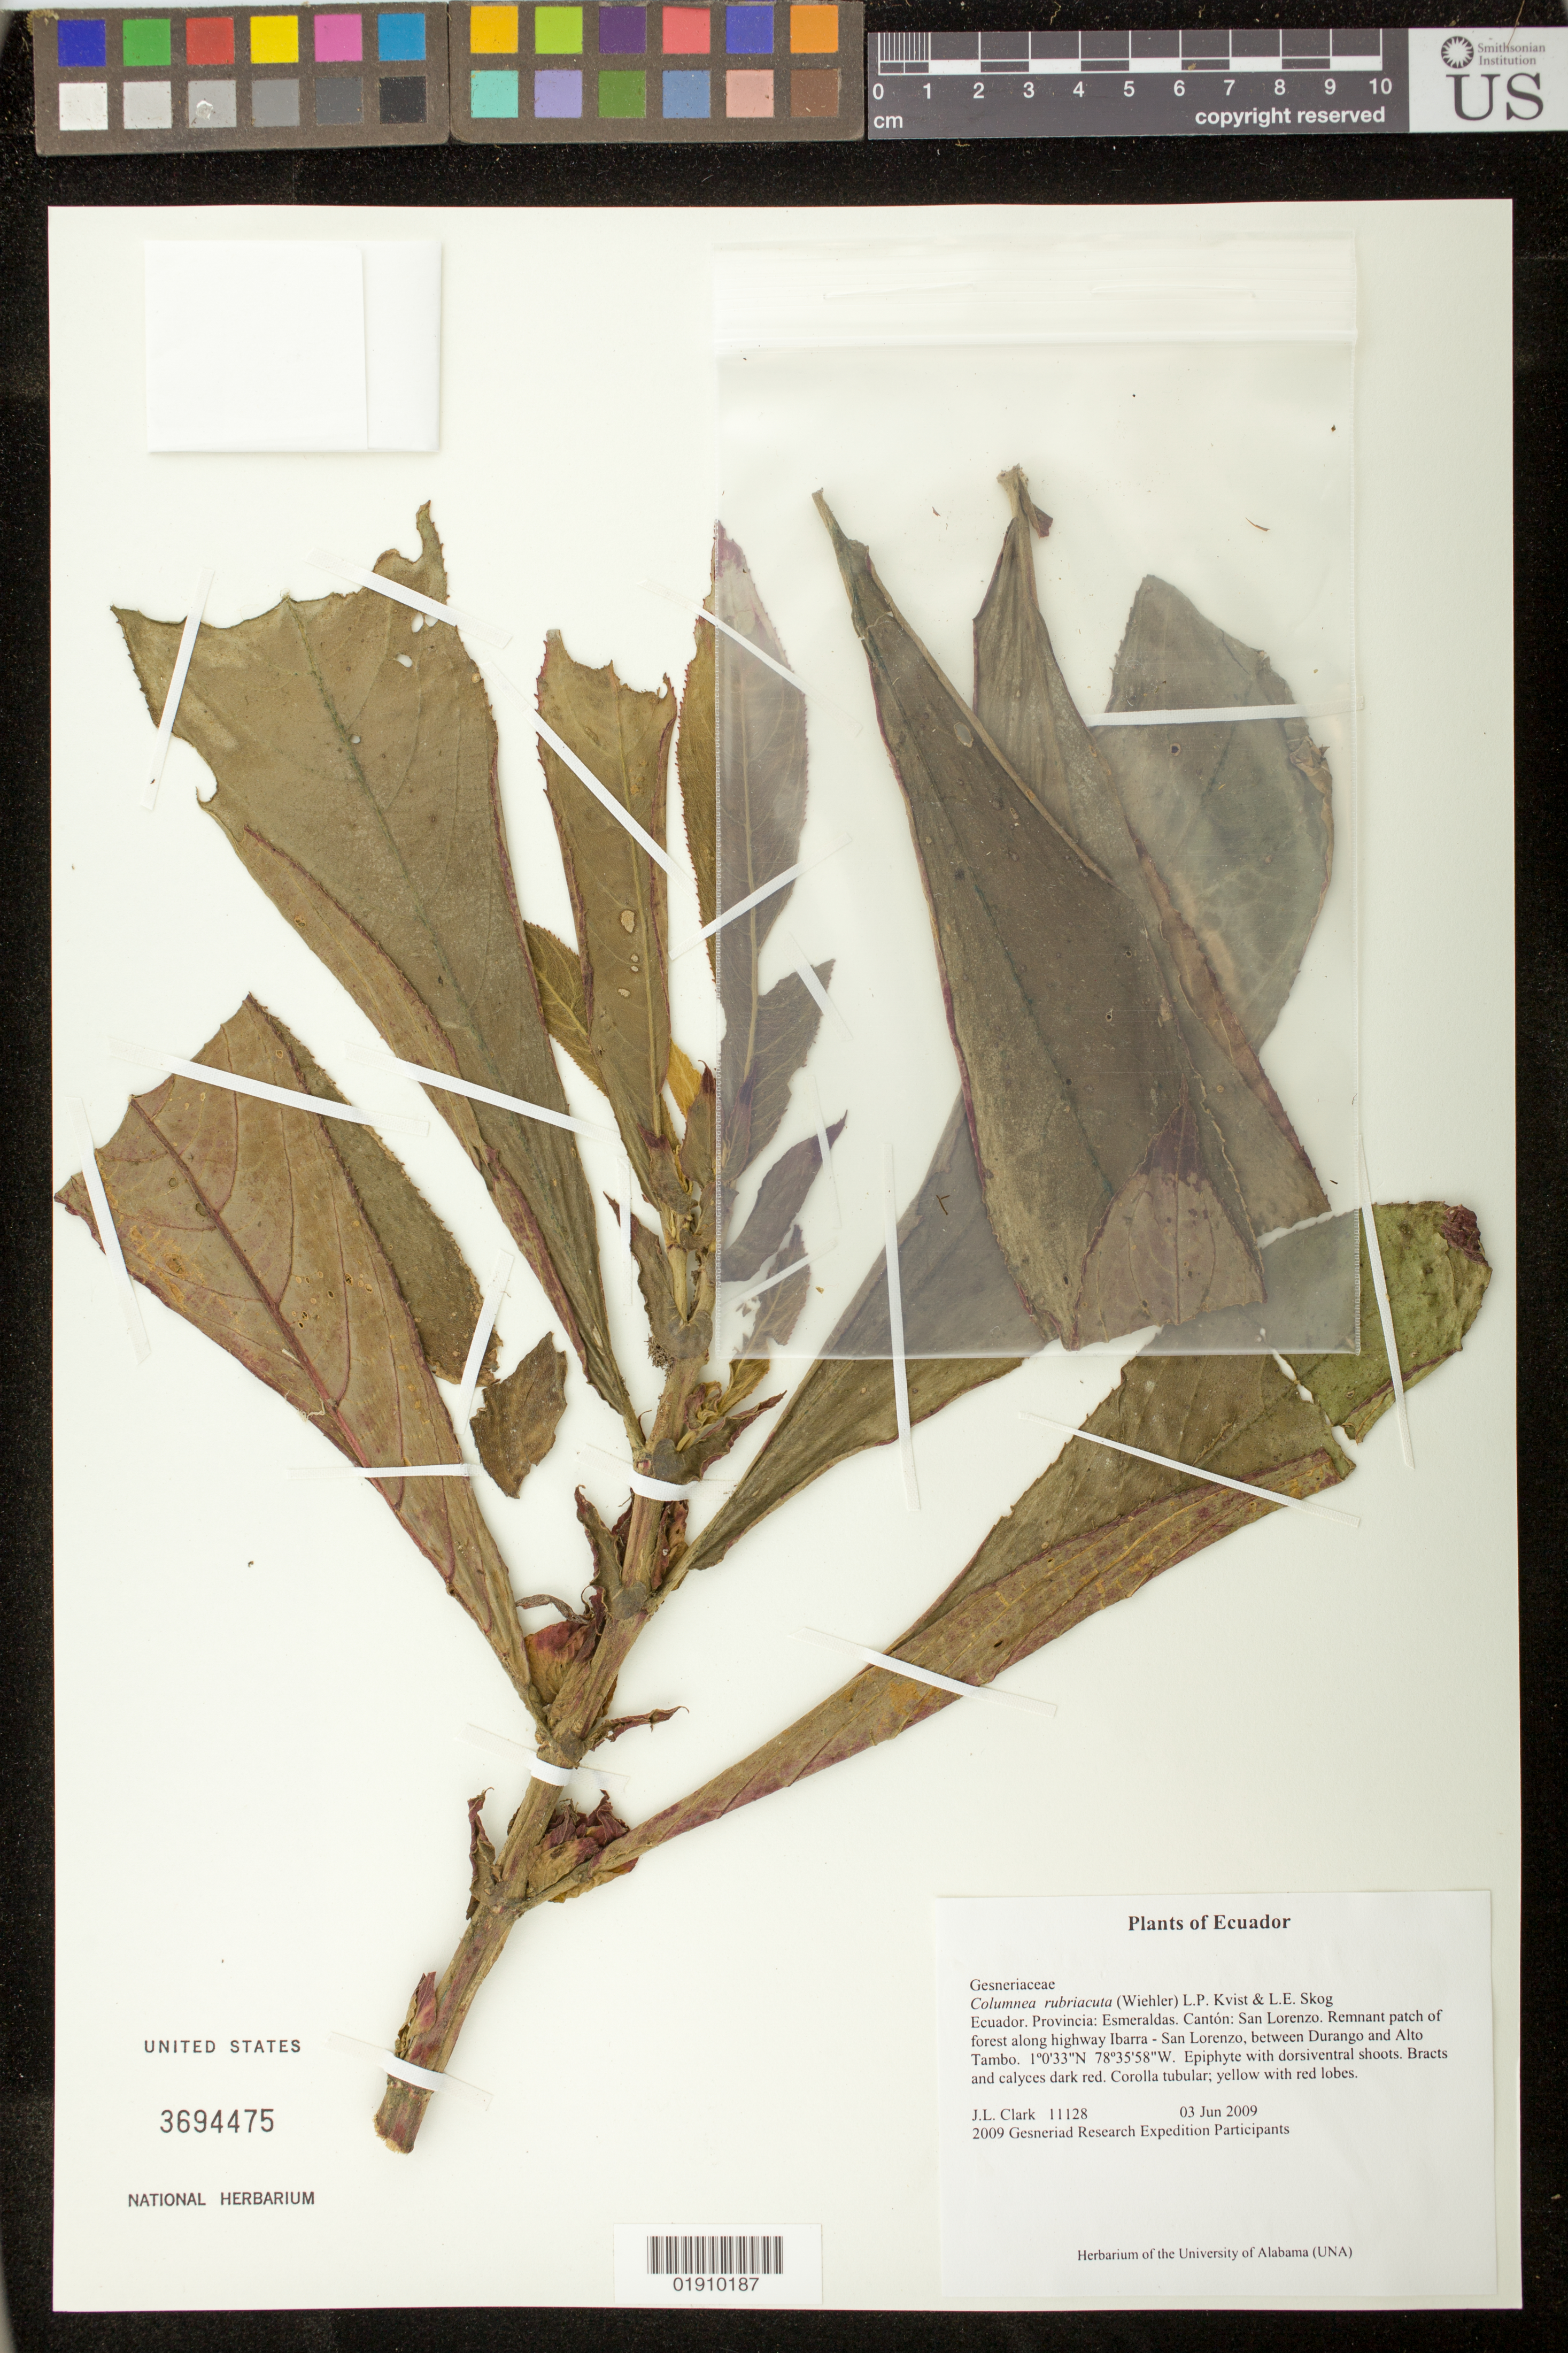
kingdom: Plantae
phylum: Tracheophyta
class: Magnoliopsida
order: Lamiales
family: Gesneriaceae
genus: Columnea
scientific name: Columnea rubriacuta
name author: (Wiehler) L.P. Kvist & L.E. Skog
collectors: J. L. Clark & 2009 Gesneriad Research Expedition Participants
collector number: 11128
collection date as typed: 03 Jun 2009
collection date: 2009-06-03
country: Ecuador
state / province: Esmeraldas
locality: Ecuador. Provincia: Esmeraldas. Canton: San Lorenzo. Remnant patch of forest along highway Ibarra-San Lorenzo, between Durango and Alto Tambo.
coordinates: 1 0 33 N, 78 35 58 W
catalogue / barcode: US 3694475